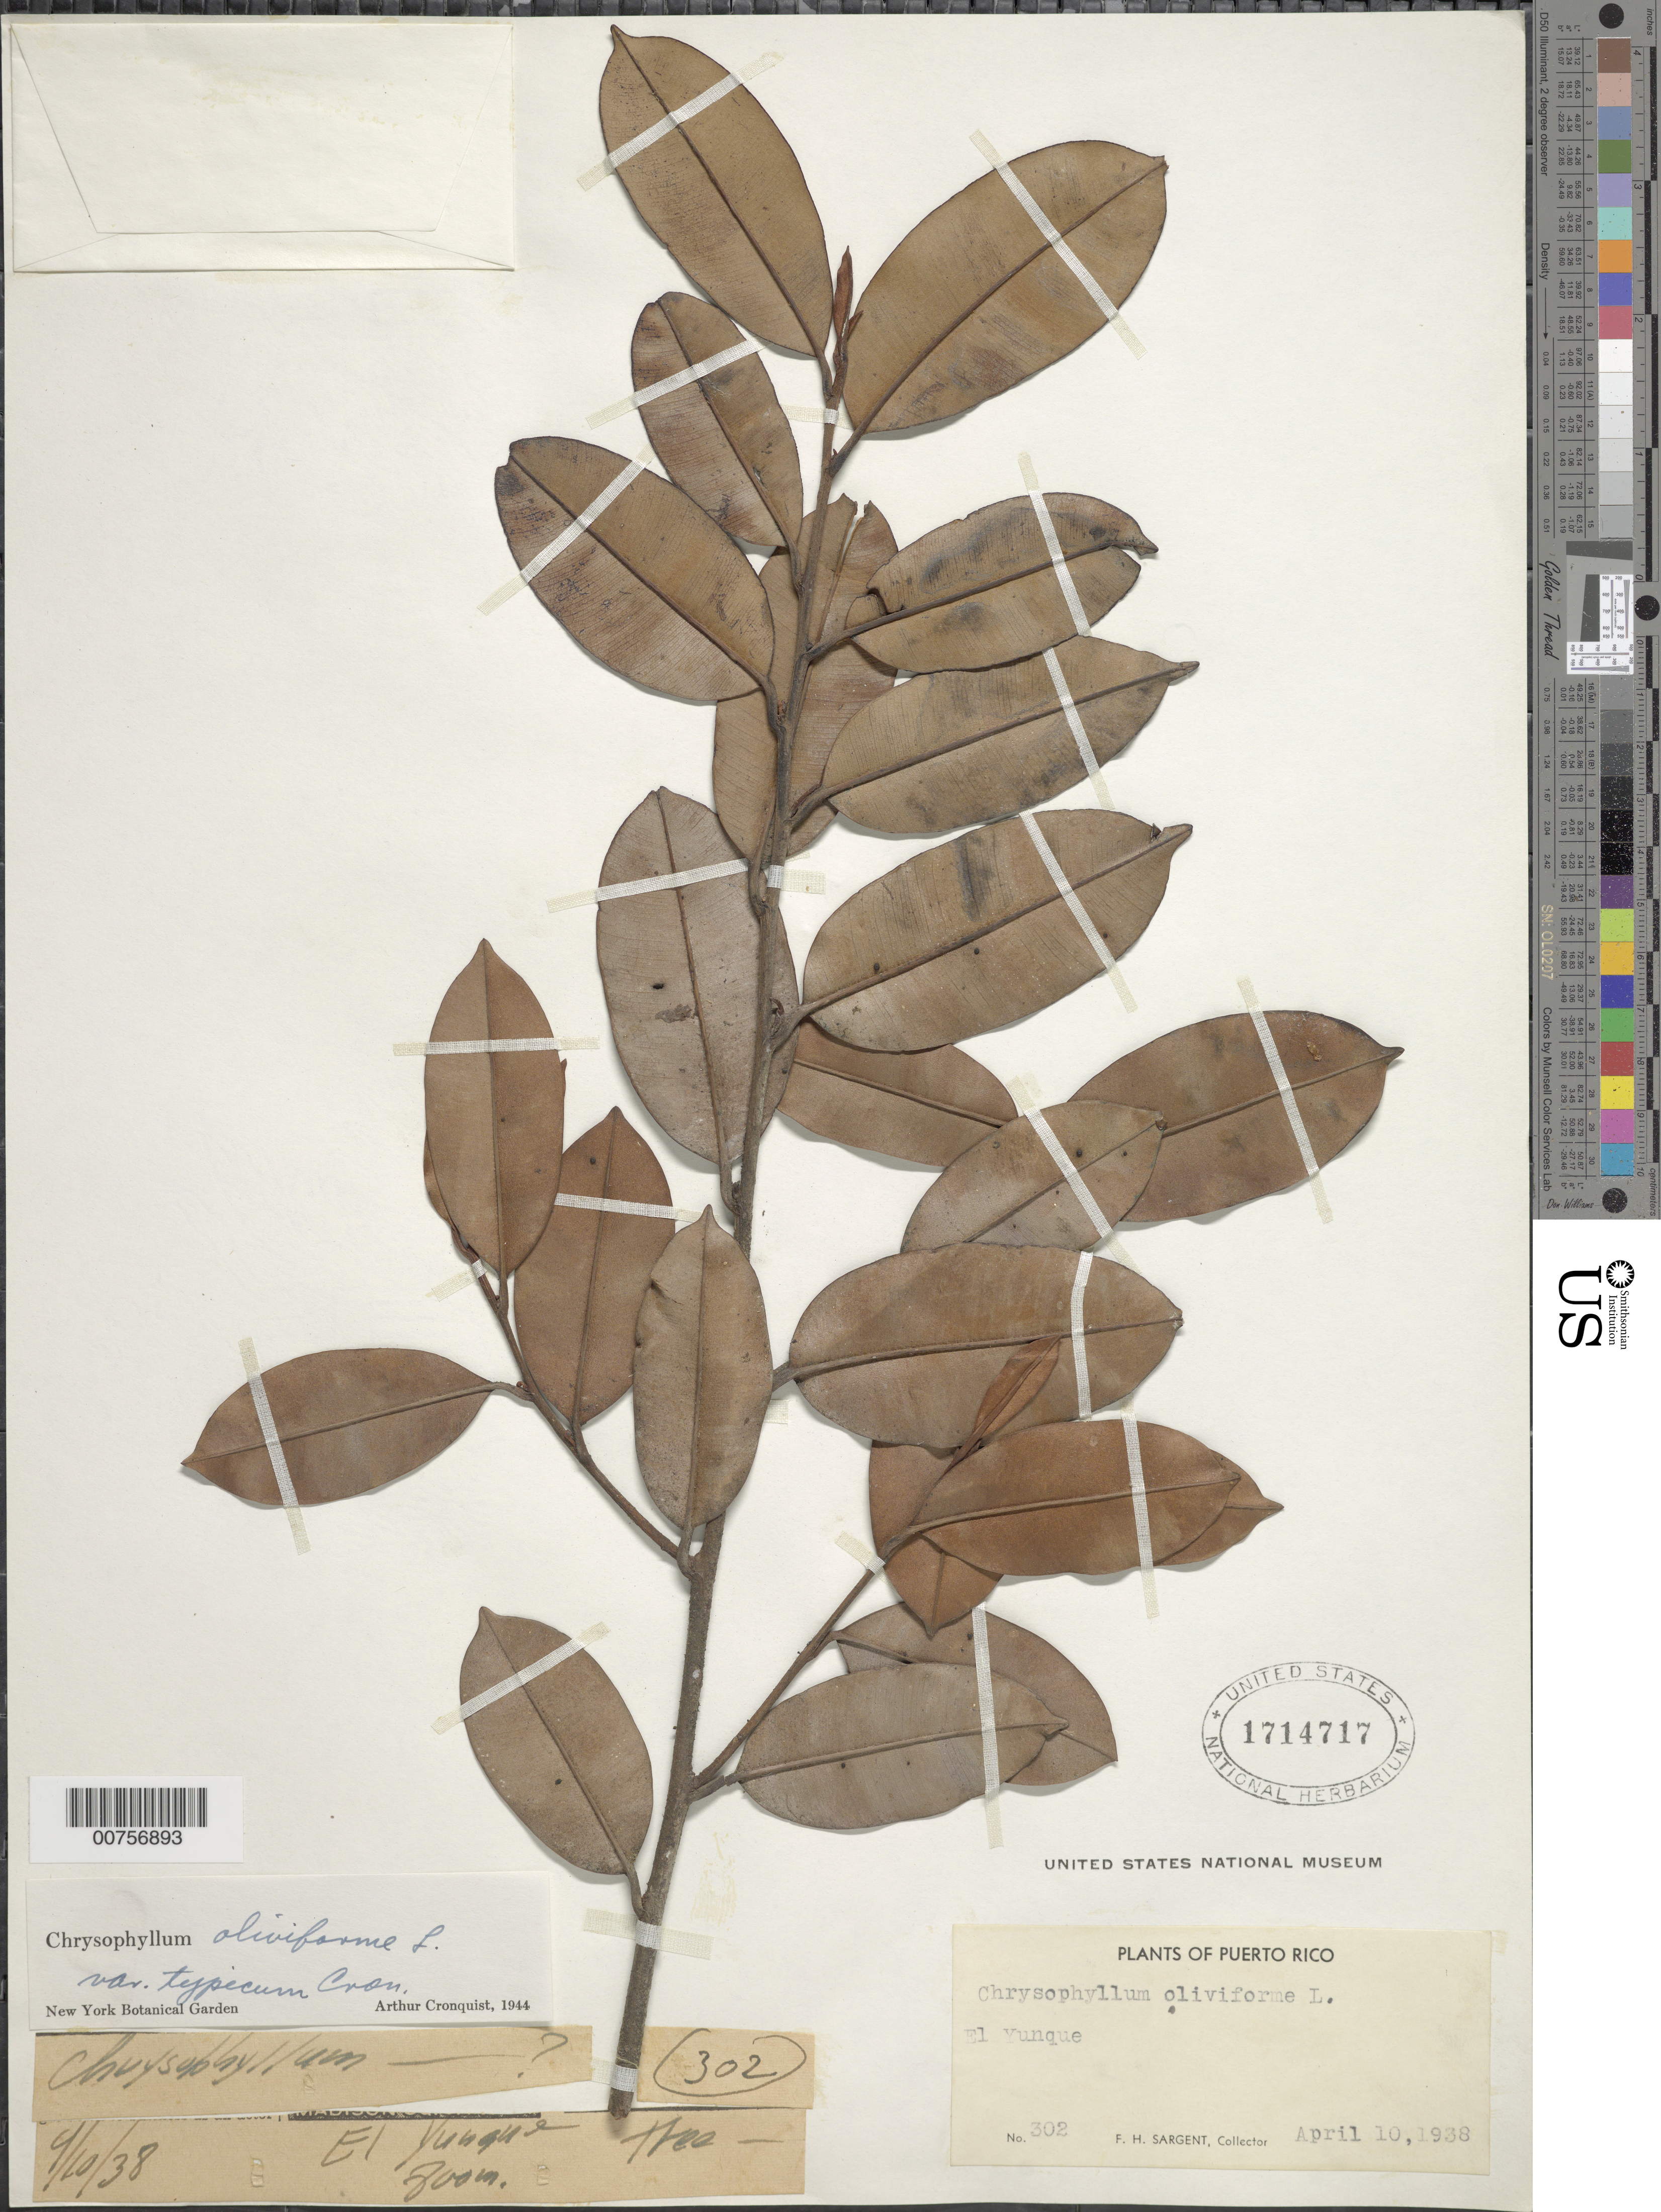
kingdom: Plantae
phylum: Tracheophyta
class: Magnoliopsida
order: Ericales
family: Sapotaceae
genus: Chrysophyllum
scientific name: Chrysophyllum oliviforme var. typicum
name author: Cronq.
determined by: Cronquist, A. J.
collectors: F. H. Sargent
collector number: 302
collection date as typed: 10 Apr 1938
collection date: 1938-04-10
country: Puerto Rico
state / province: Río Grande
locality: El Yunque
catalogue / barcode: US 1714717